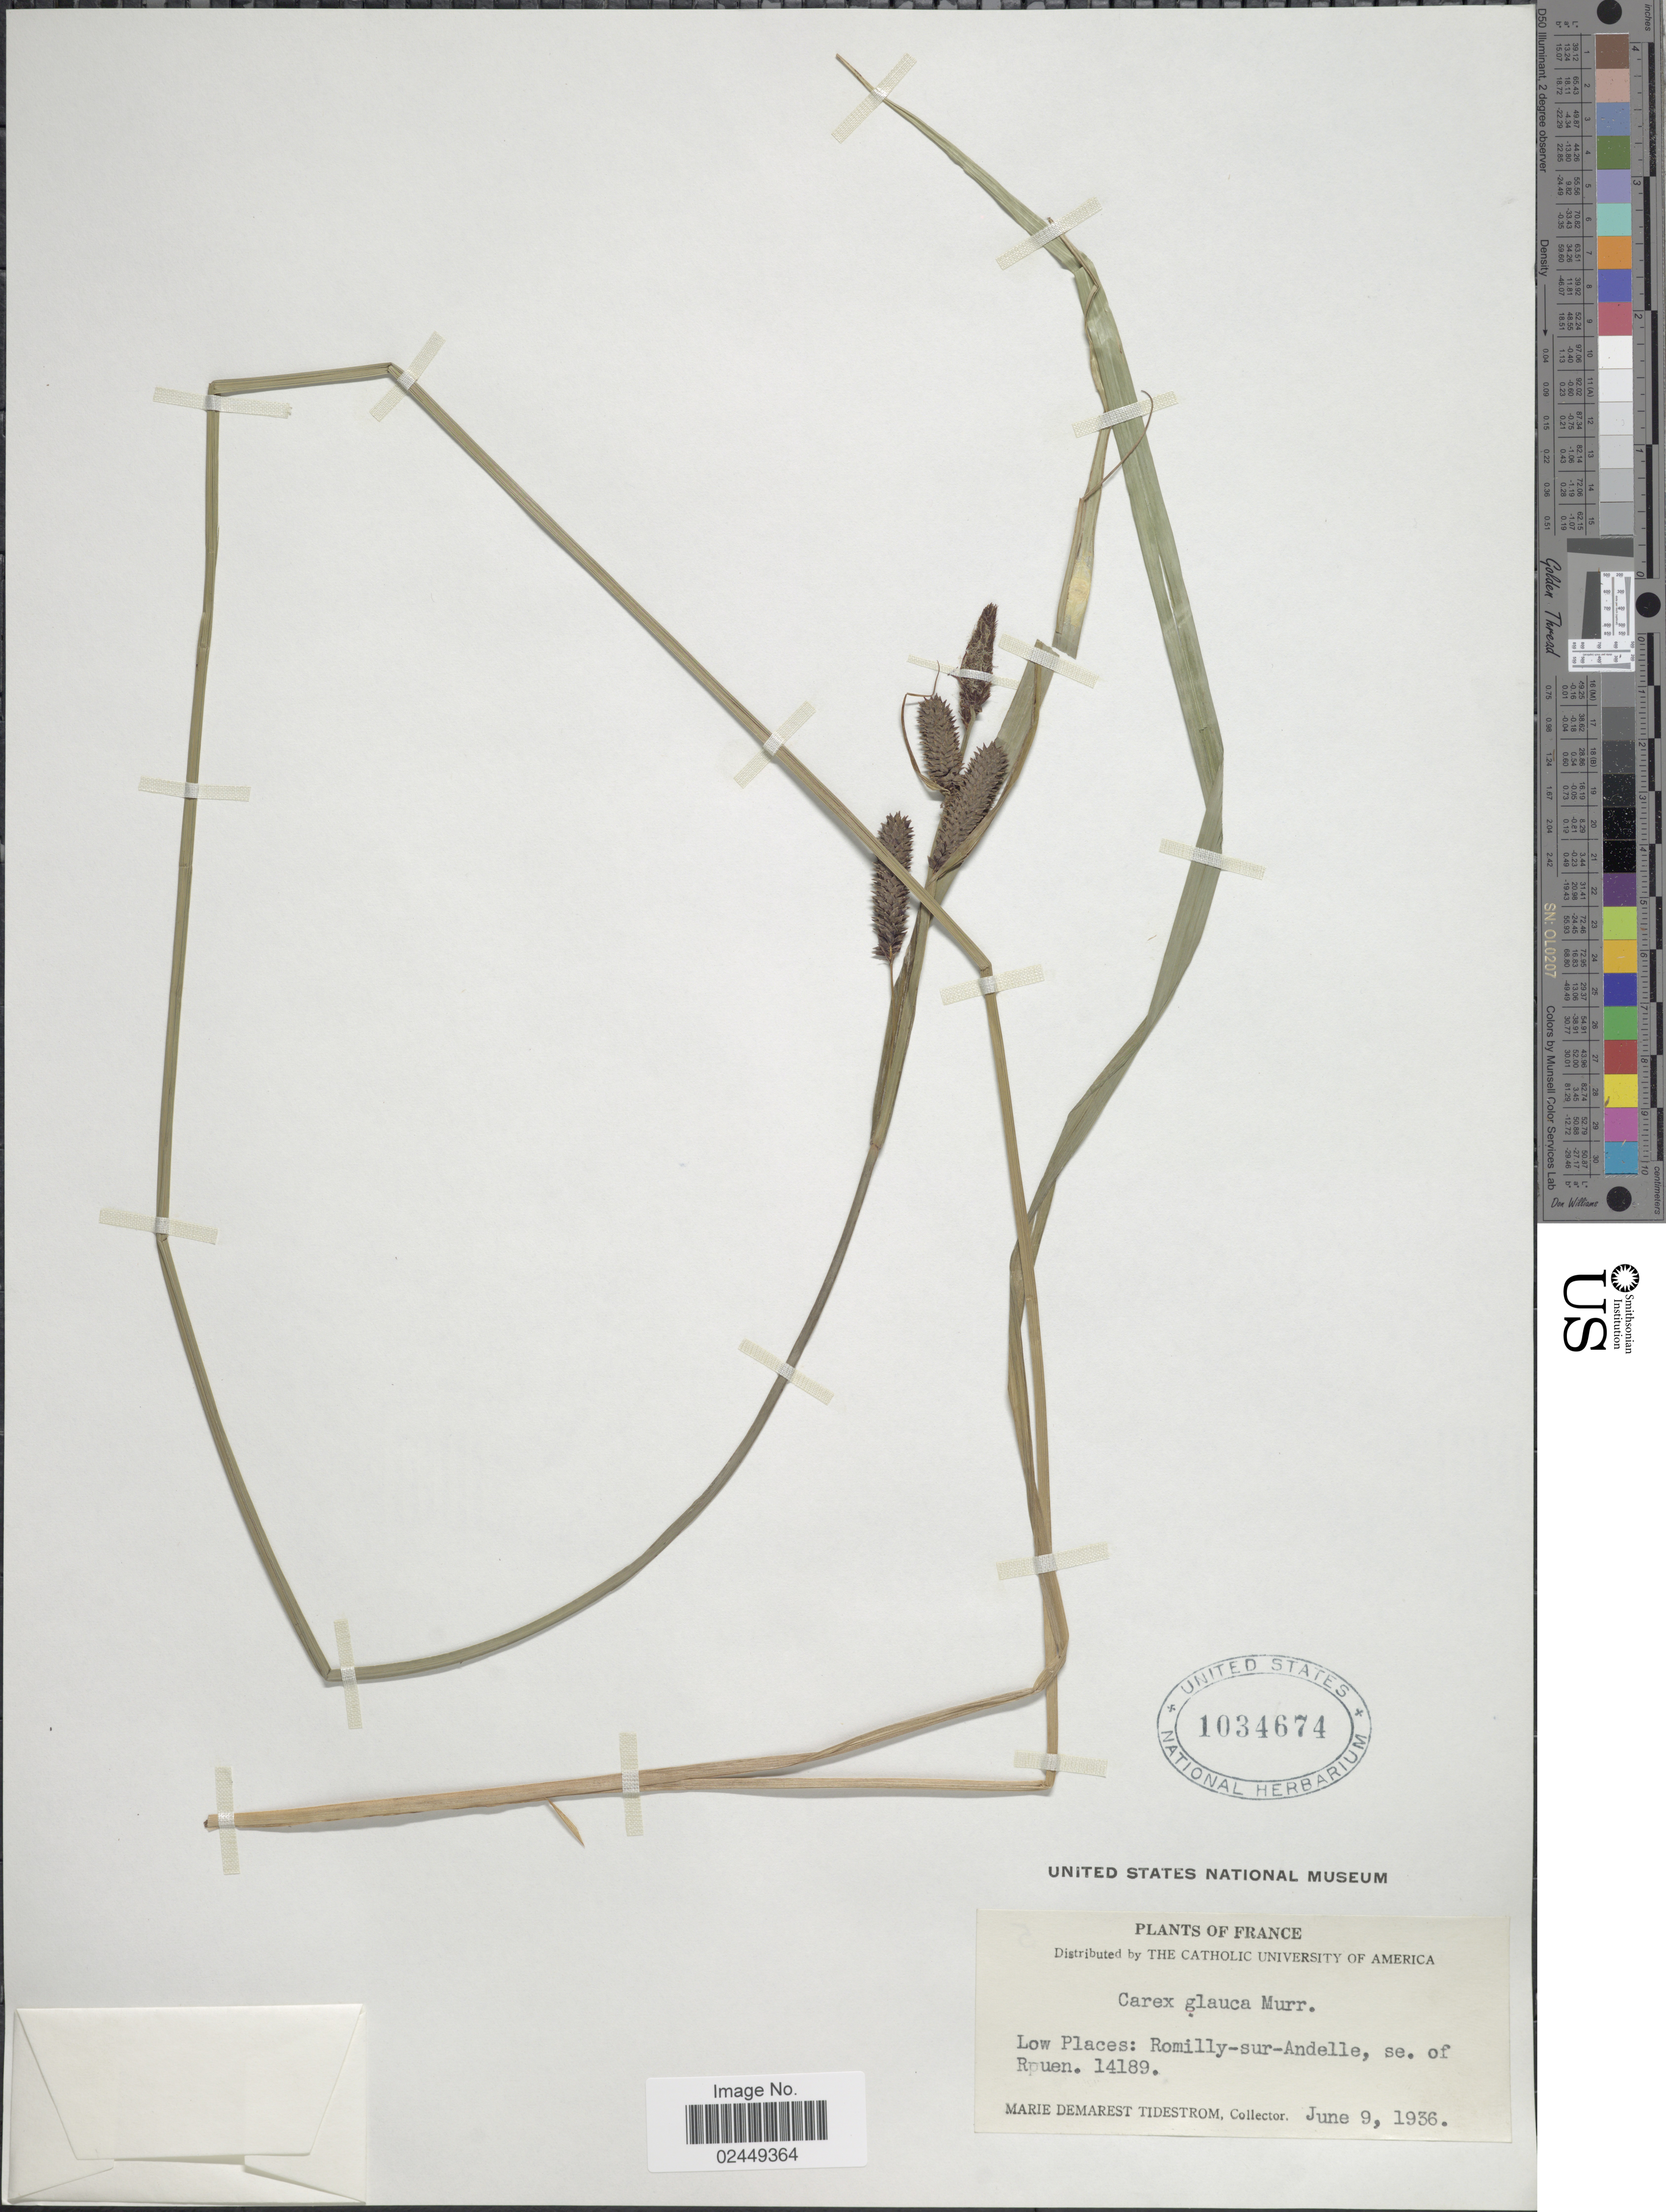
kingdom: Plantae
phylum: Tracheophyta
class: Liliopsida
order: Poales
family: Cyperaceae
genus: Carex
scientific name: Carex flacca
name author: Schreb.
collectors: M. Tidestrom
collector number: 14189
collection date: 1936-06-09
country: France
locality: Low places: Romilly-sur-Andelle, se. of Rouen.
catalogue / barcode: US 1034674